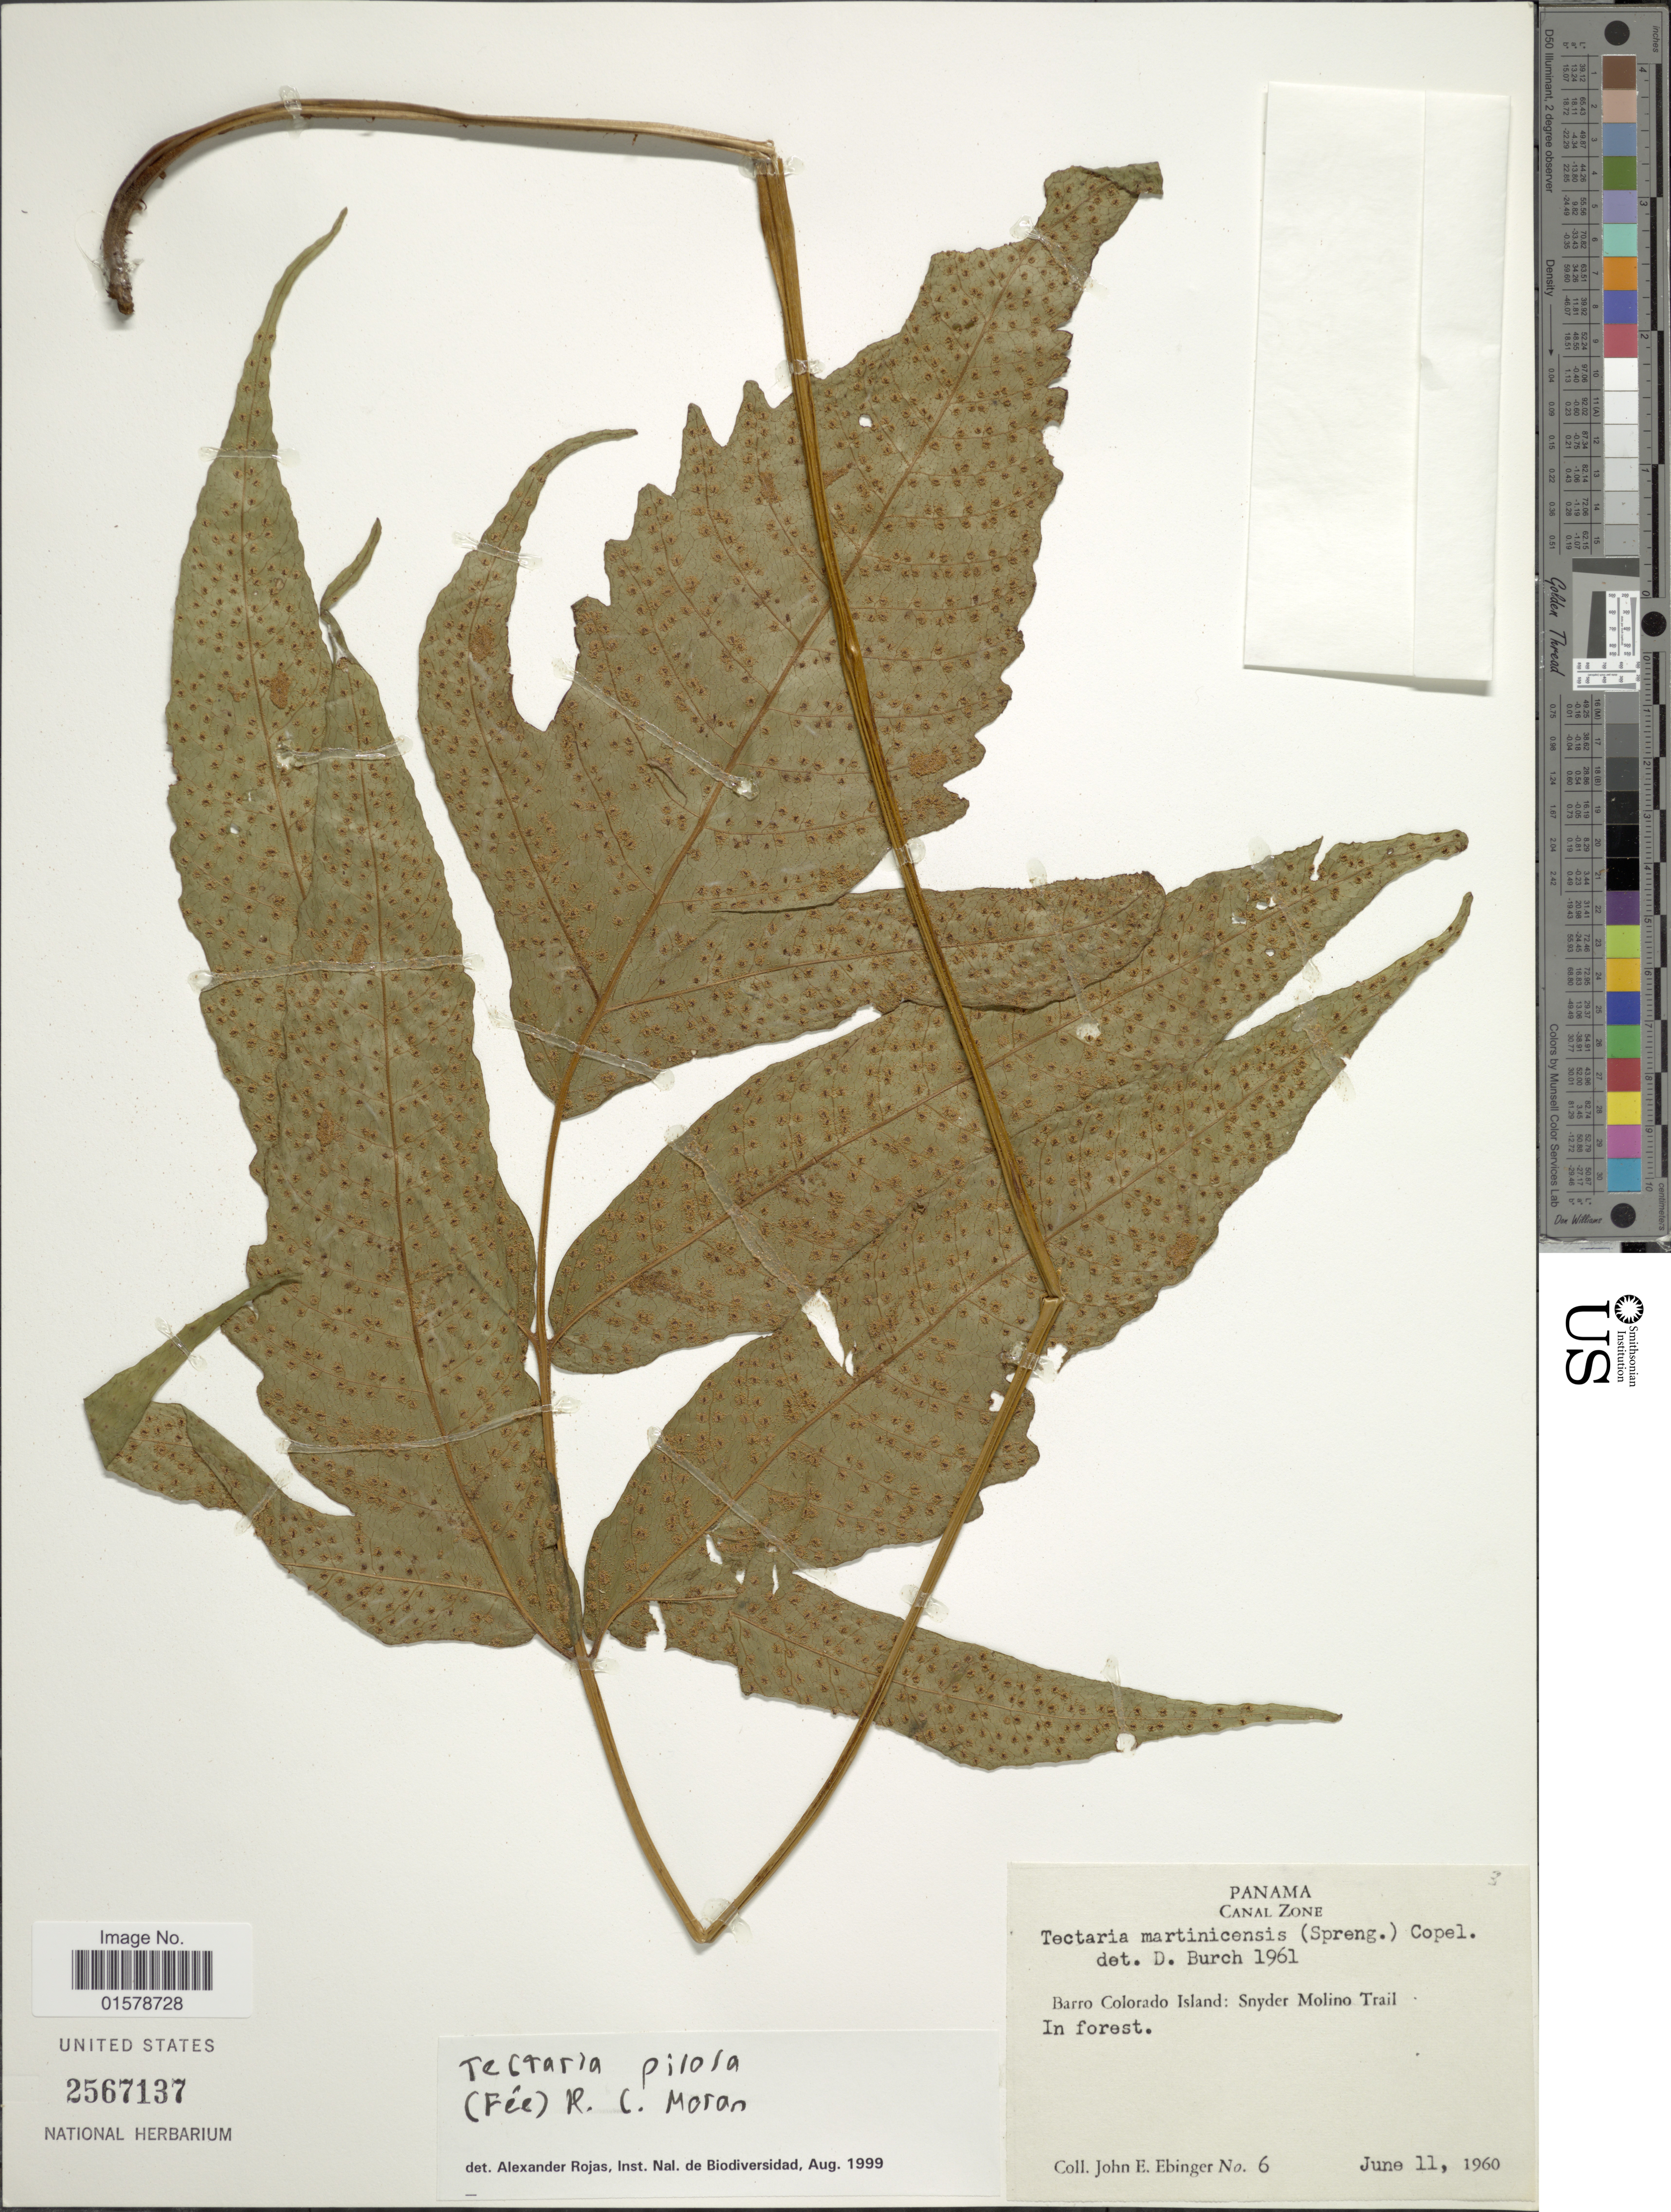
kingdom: Plantae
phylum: Tracheophyta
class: Polypodiopsida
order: Polypodiales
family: Tectariaceae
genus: Tectaria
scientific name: Tectaria pilosa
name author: (Fée) Maxon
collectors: J. Ebinger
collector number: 6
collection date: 1960-06-22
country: Panama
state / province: Panamá Oeste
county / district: Canal Zone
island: Barro Colorado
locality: Panama, Canal Zone, Barro Colorado Island: Snyder Molino Trail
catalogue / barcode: US 2567137